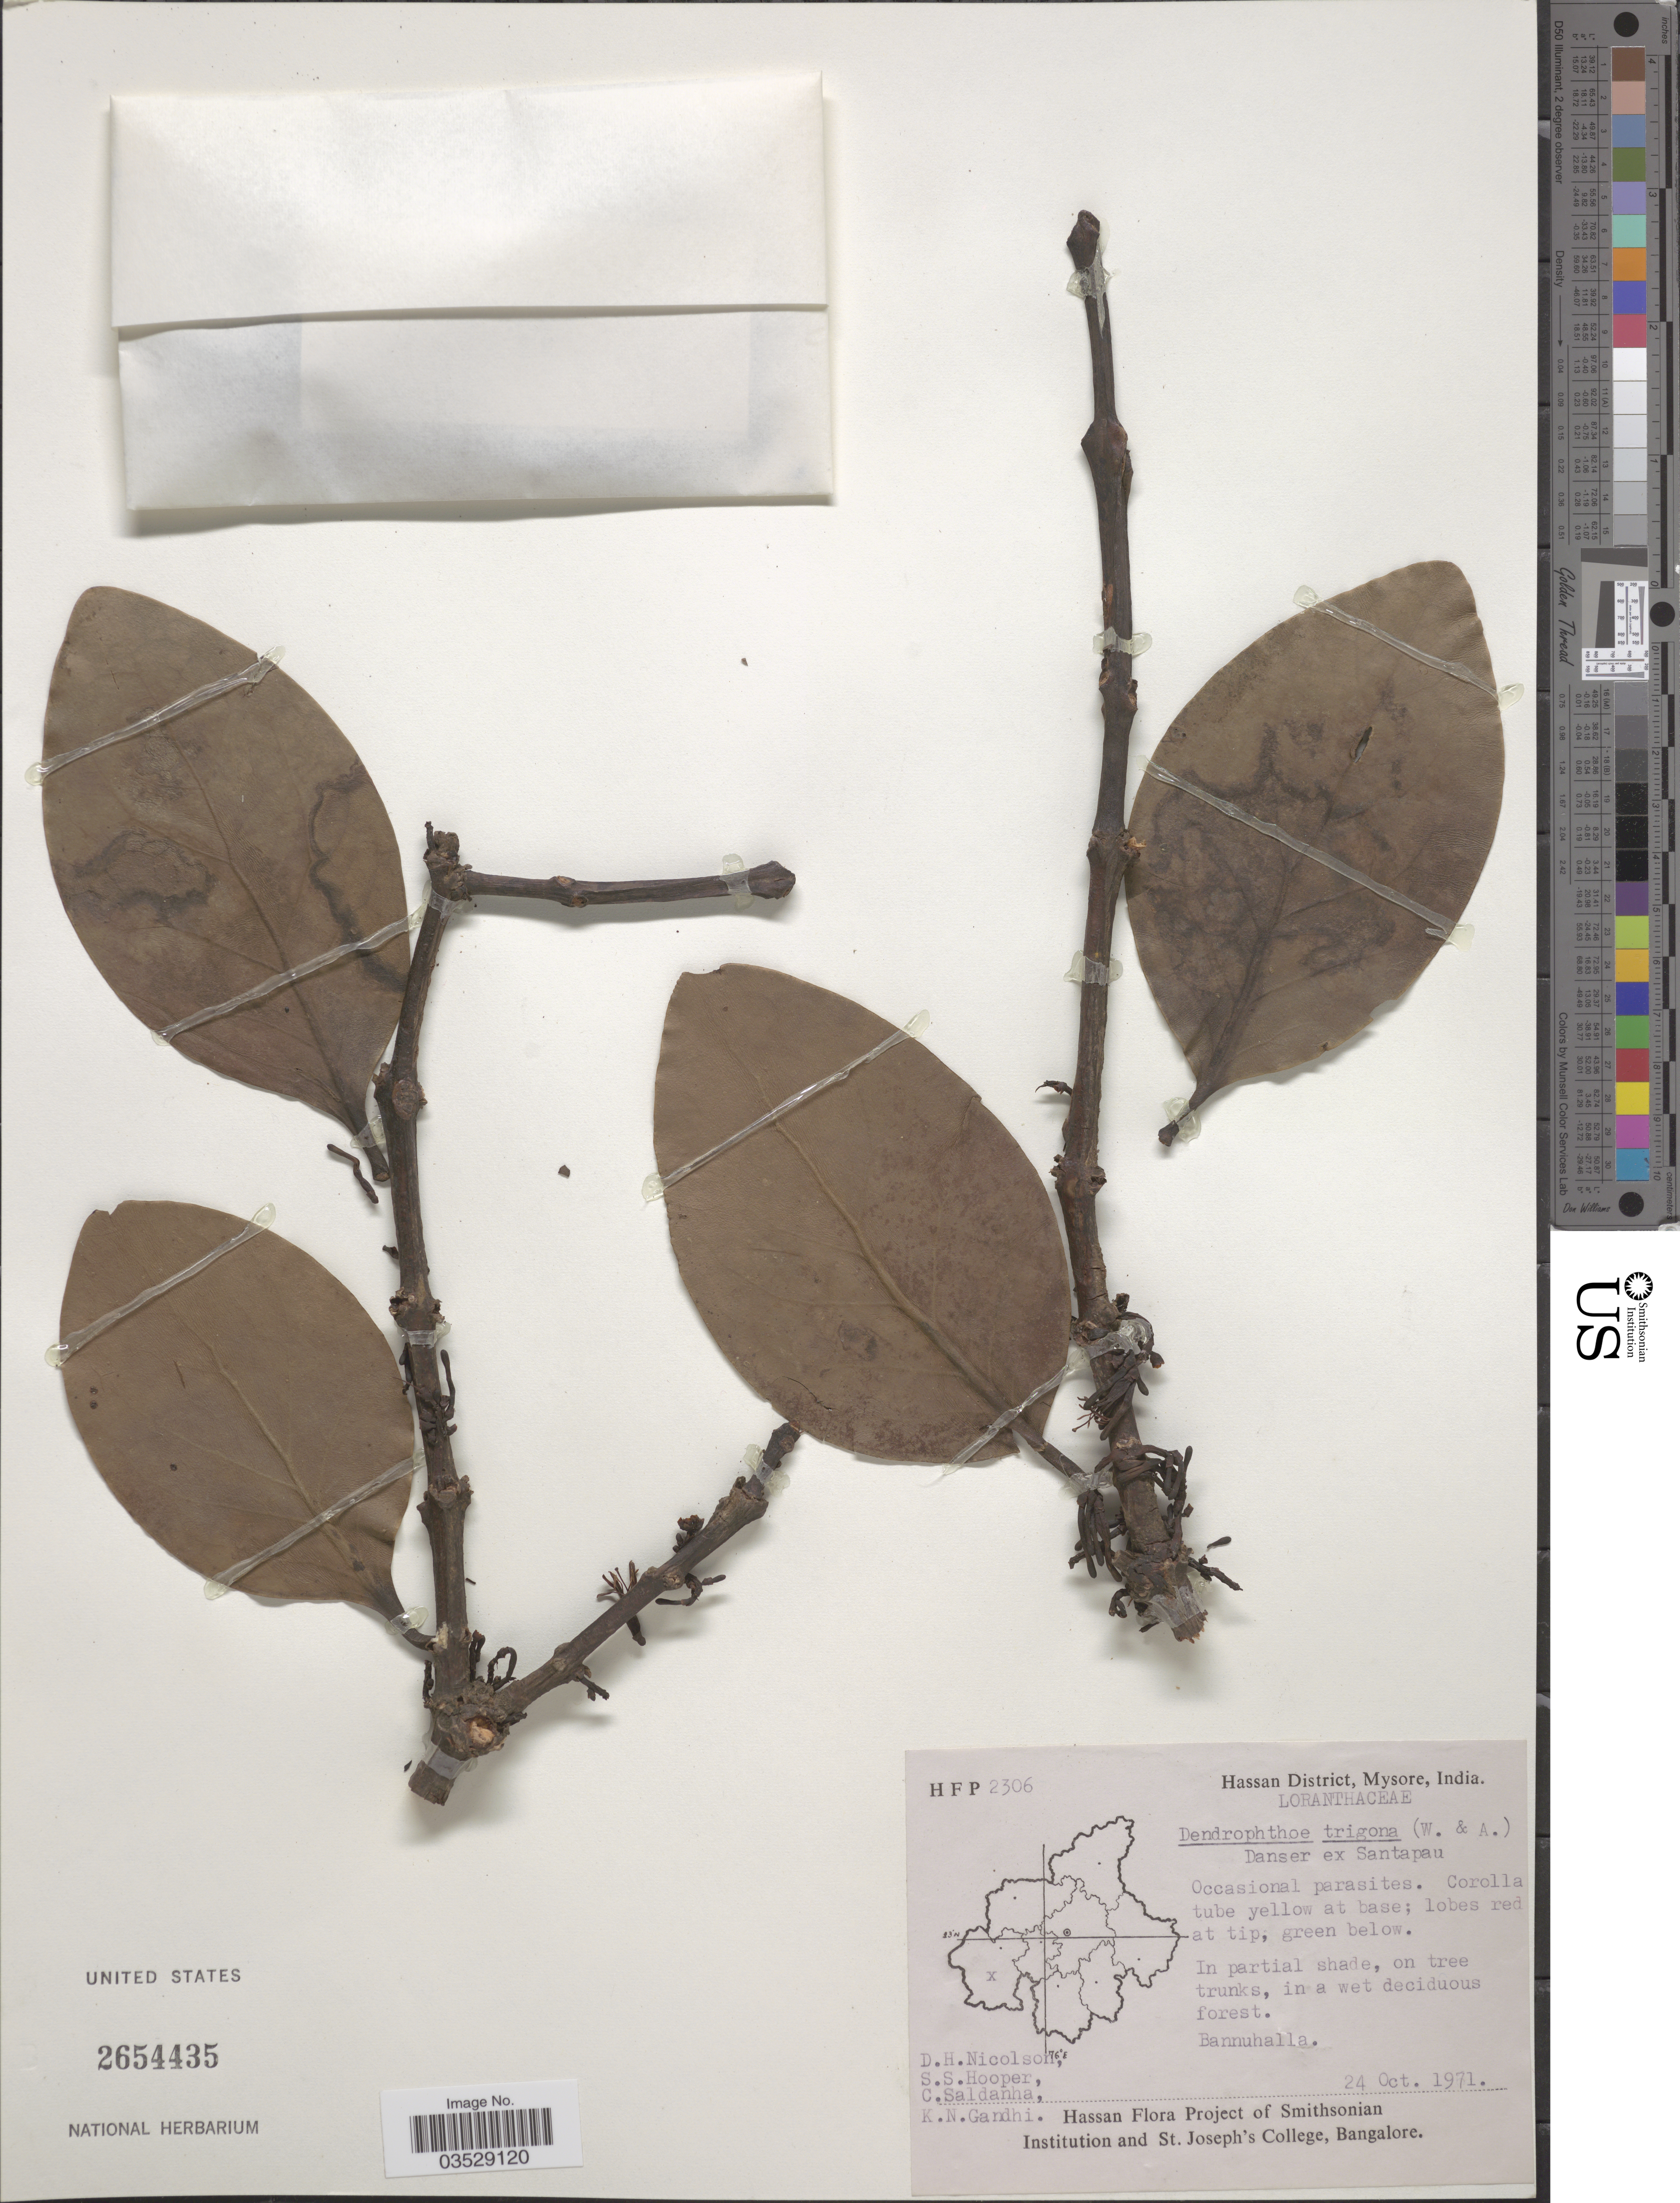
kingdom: Plantae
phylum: Tracheophyta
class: Magnoliopsida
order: Santalales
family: Loranthaceae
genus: Dendrophthoe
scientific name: Dendrophthoe trigona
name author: (Wight & Arn.) Danser ex Santapau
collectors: D. H. Nicolson, S. S. Hooper, C. Saldanha & K. N. Gandhi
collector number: HFP 2306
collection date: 1971-10-24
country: India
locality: Hassan District, Mysore. Bannuhalla.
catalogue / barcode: US 2654435